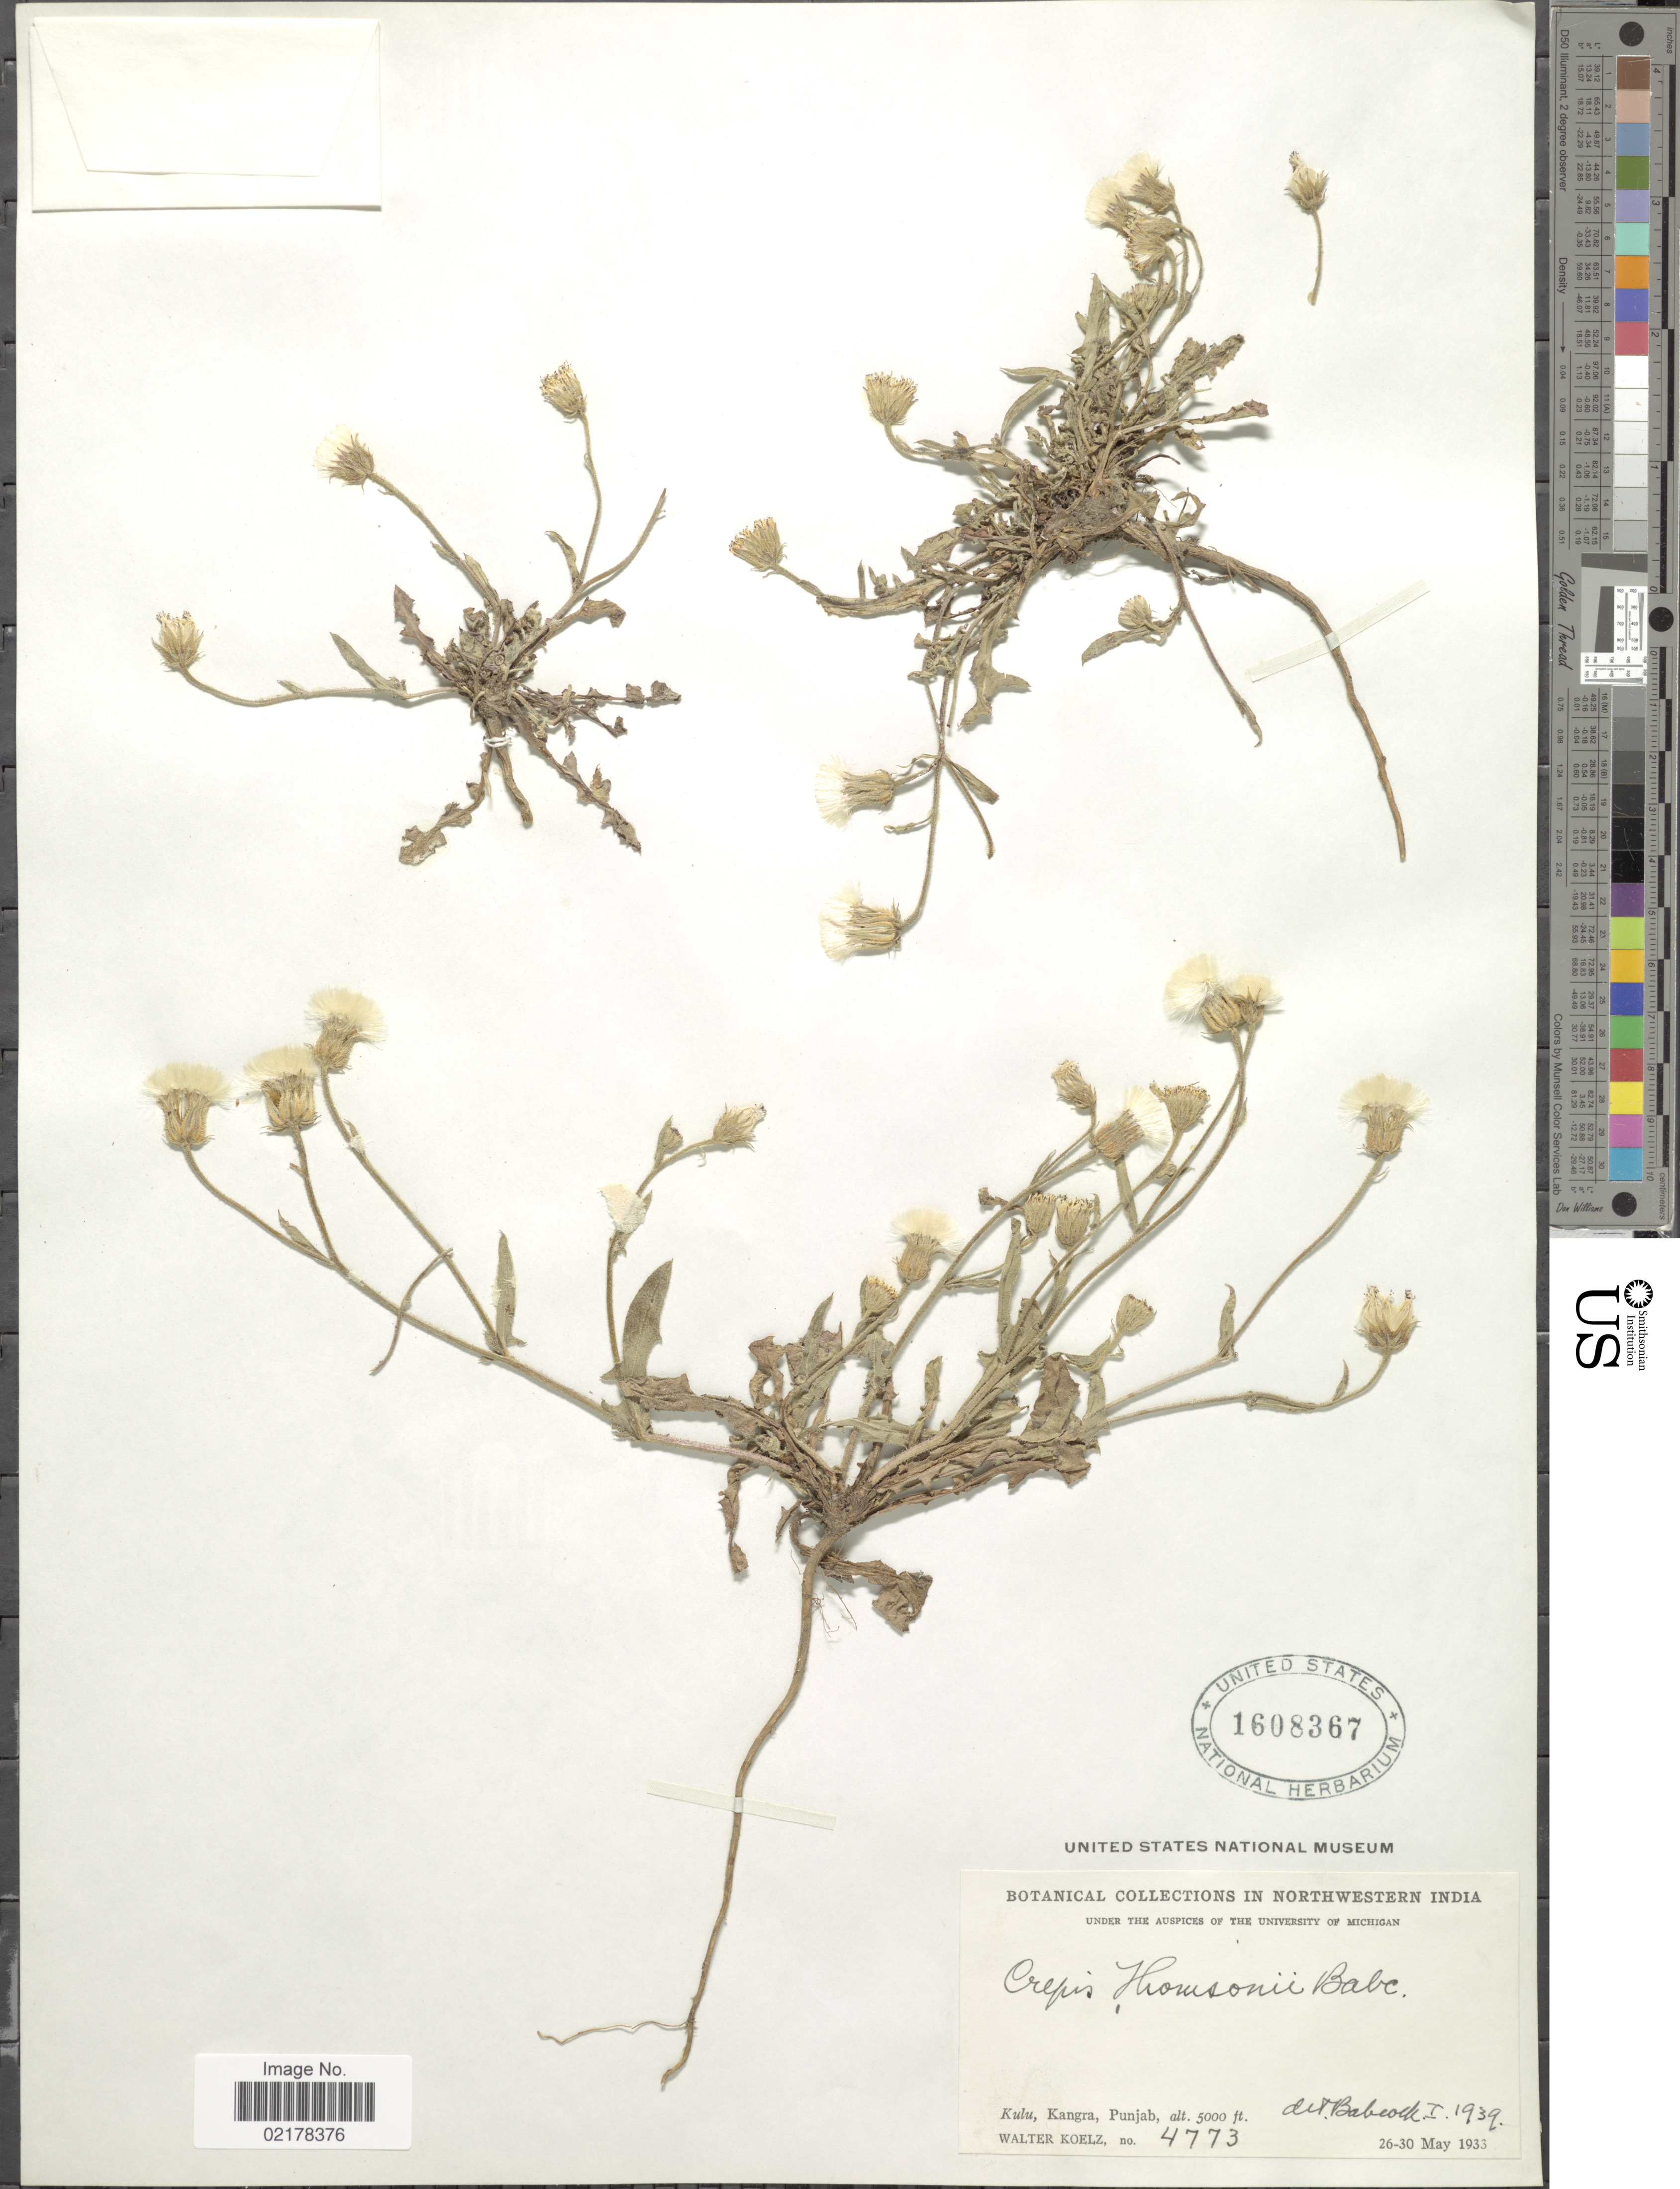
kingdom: Plantae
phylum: Tracheophyta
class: Magnoliopsida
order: Asterales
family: Asteraceae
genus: Crepis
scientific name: Crepis foetida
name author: L.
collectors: W. N. Koelz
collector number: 4773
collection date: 1933-05-26/1933-05-30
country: India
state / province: Himachal Pradesh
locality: Kulu, Kangra, Punjab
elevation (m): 1524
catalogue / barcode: US 1608367